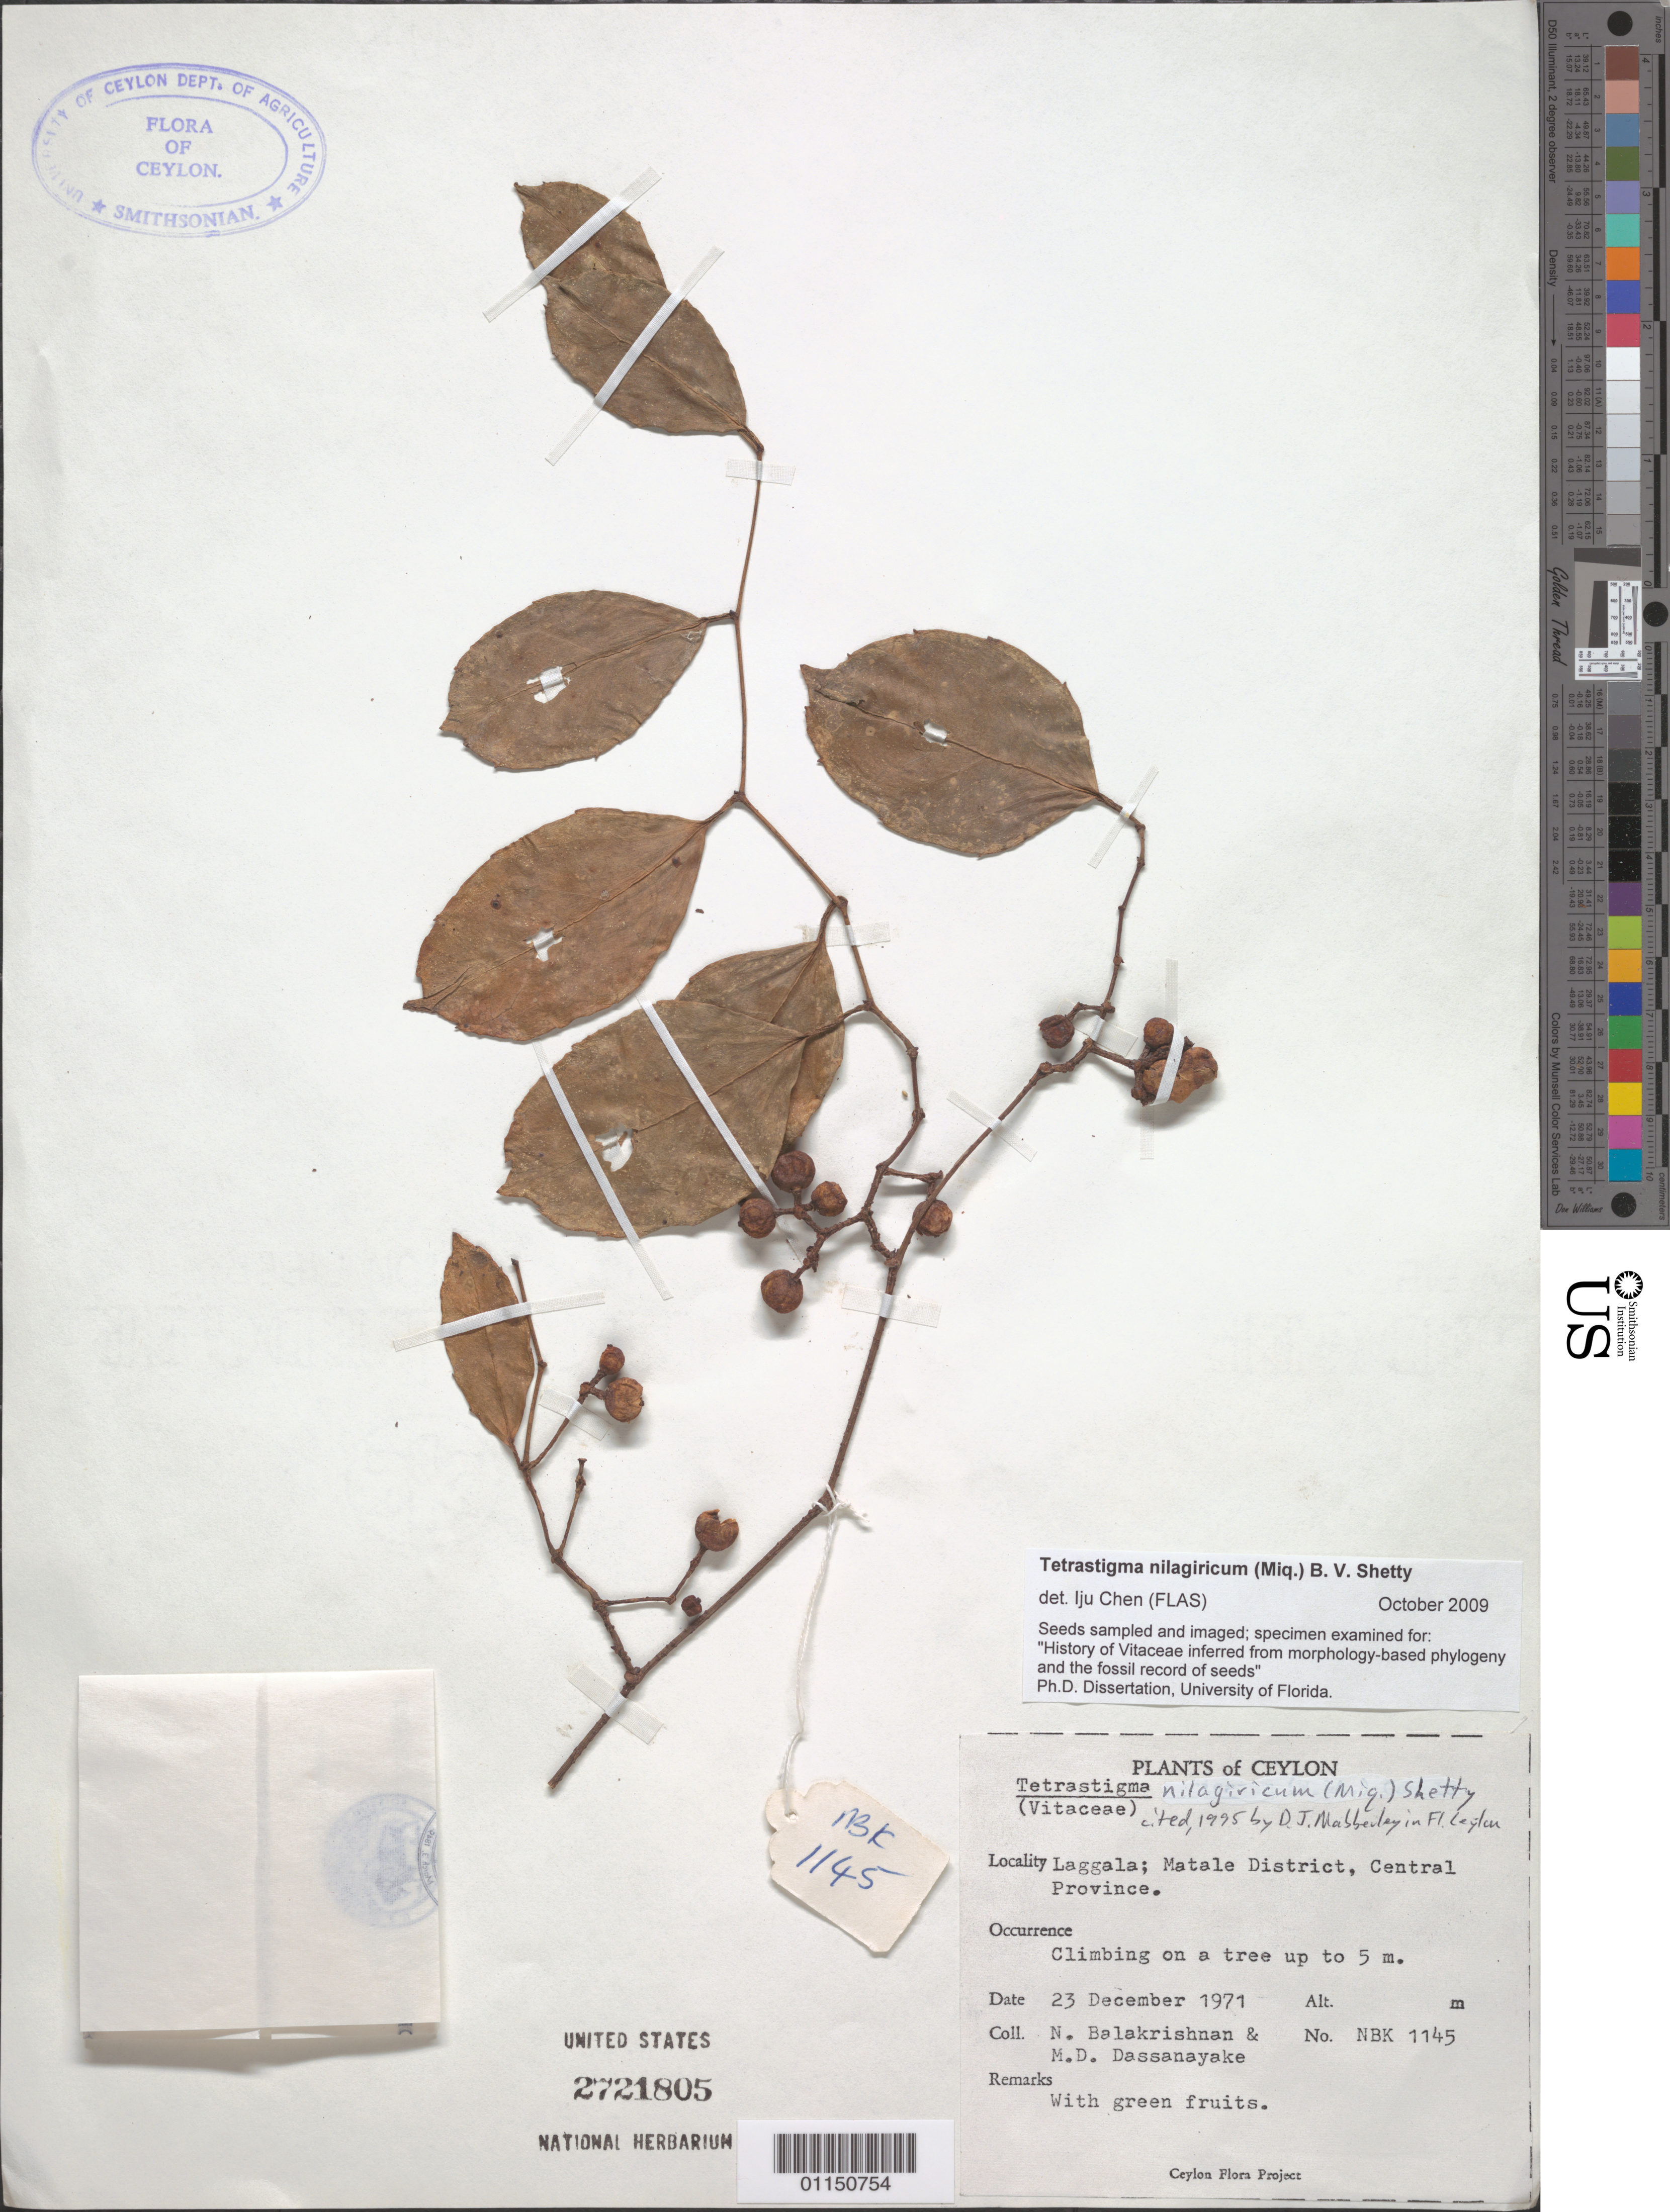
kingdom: Plantae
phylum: Tracheophyta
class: Magnoliopsida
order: Vitales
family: Vitaceae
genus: Tetrastigma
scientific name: Tetrastigma nilagiricum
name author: (Mig.) B.V. Shetty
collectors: N. P. Balakrishnan & M. Dassanayake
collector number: NBK 1145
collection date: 1971-12-23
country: Sri Lanka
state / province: Central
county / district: Matale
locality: Laggala.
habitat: Climbing on tree.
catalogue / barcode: US 2721805